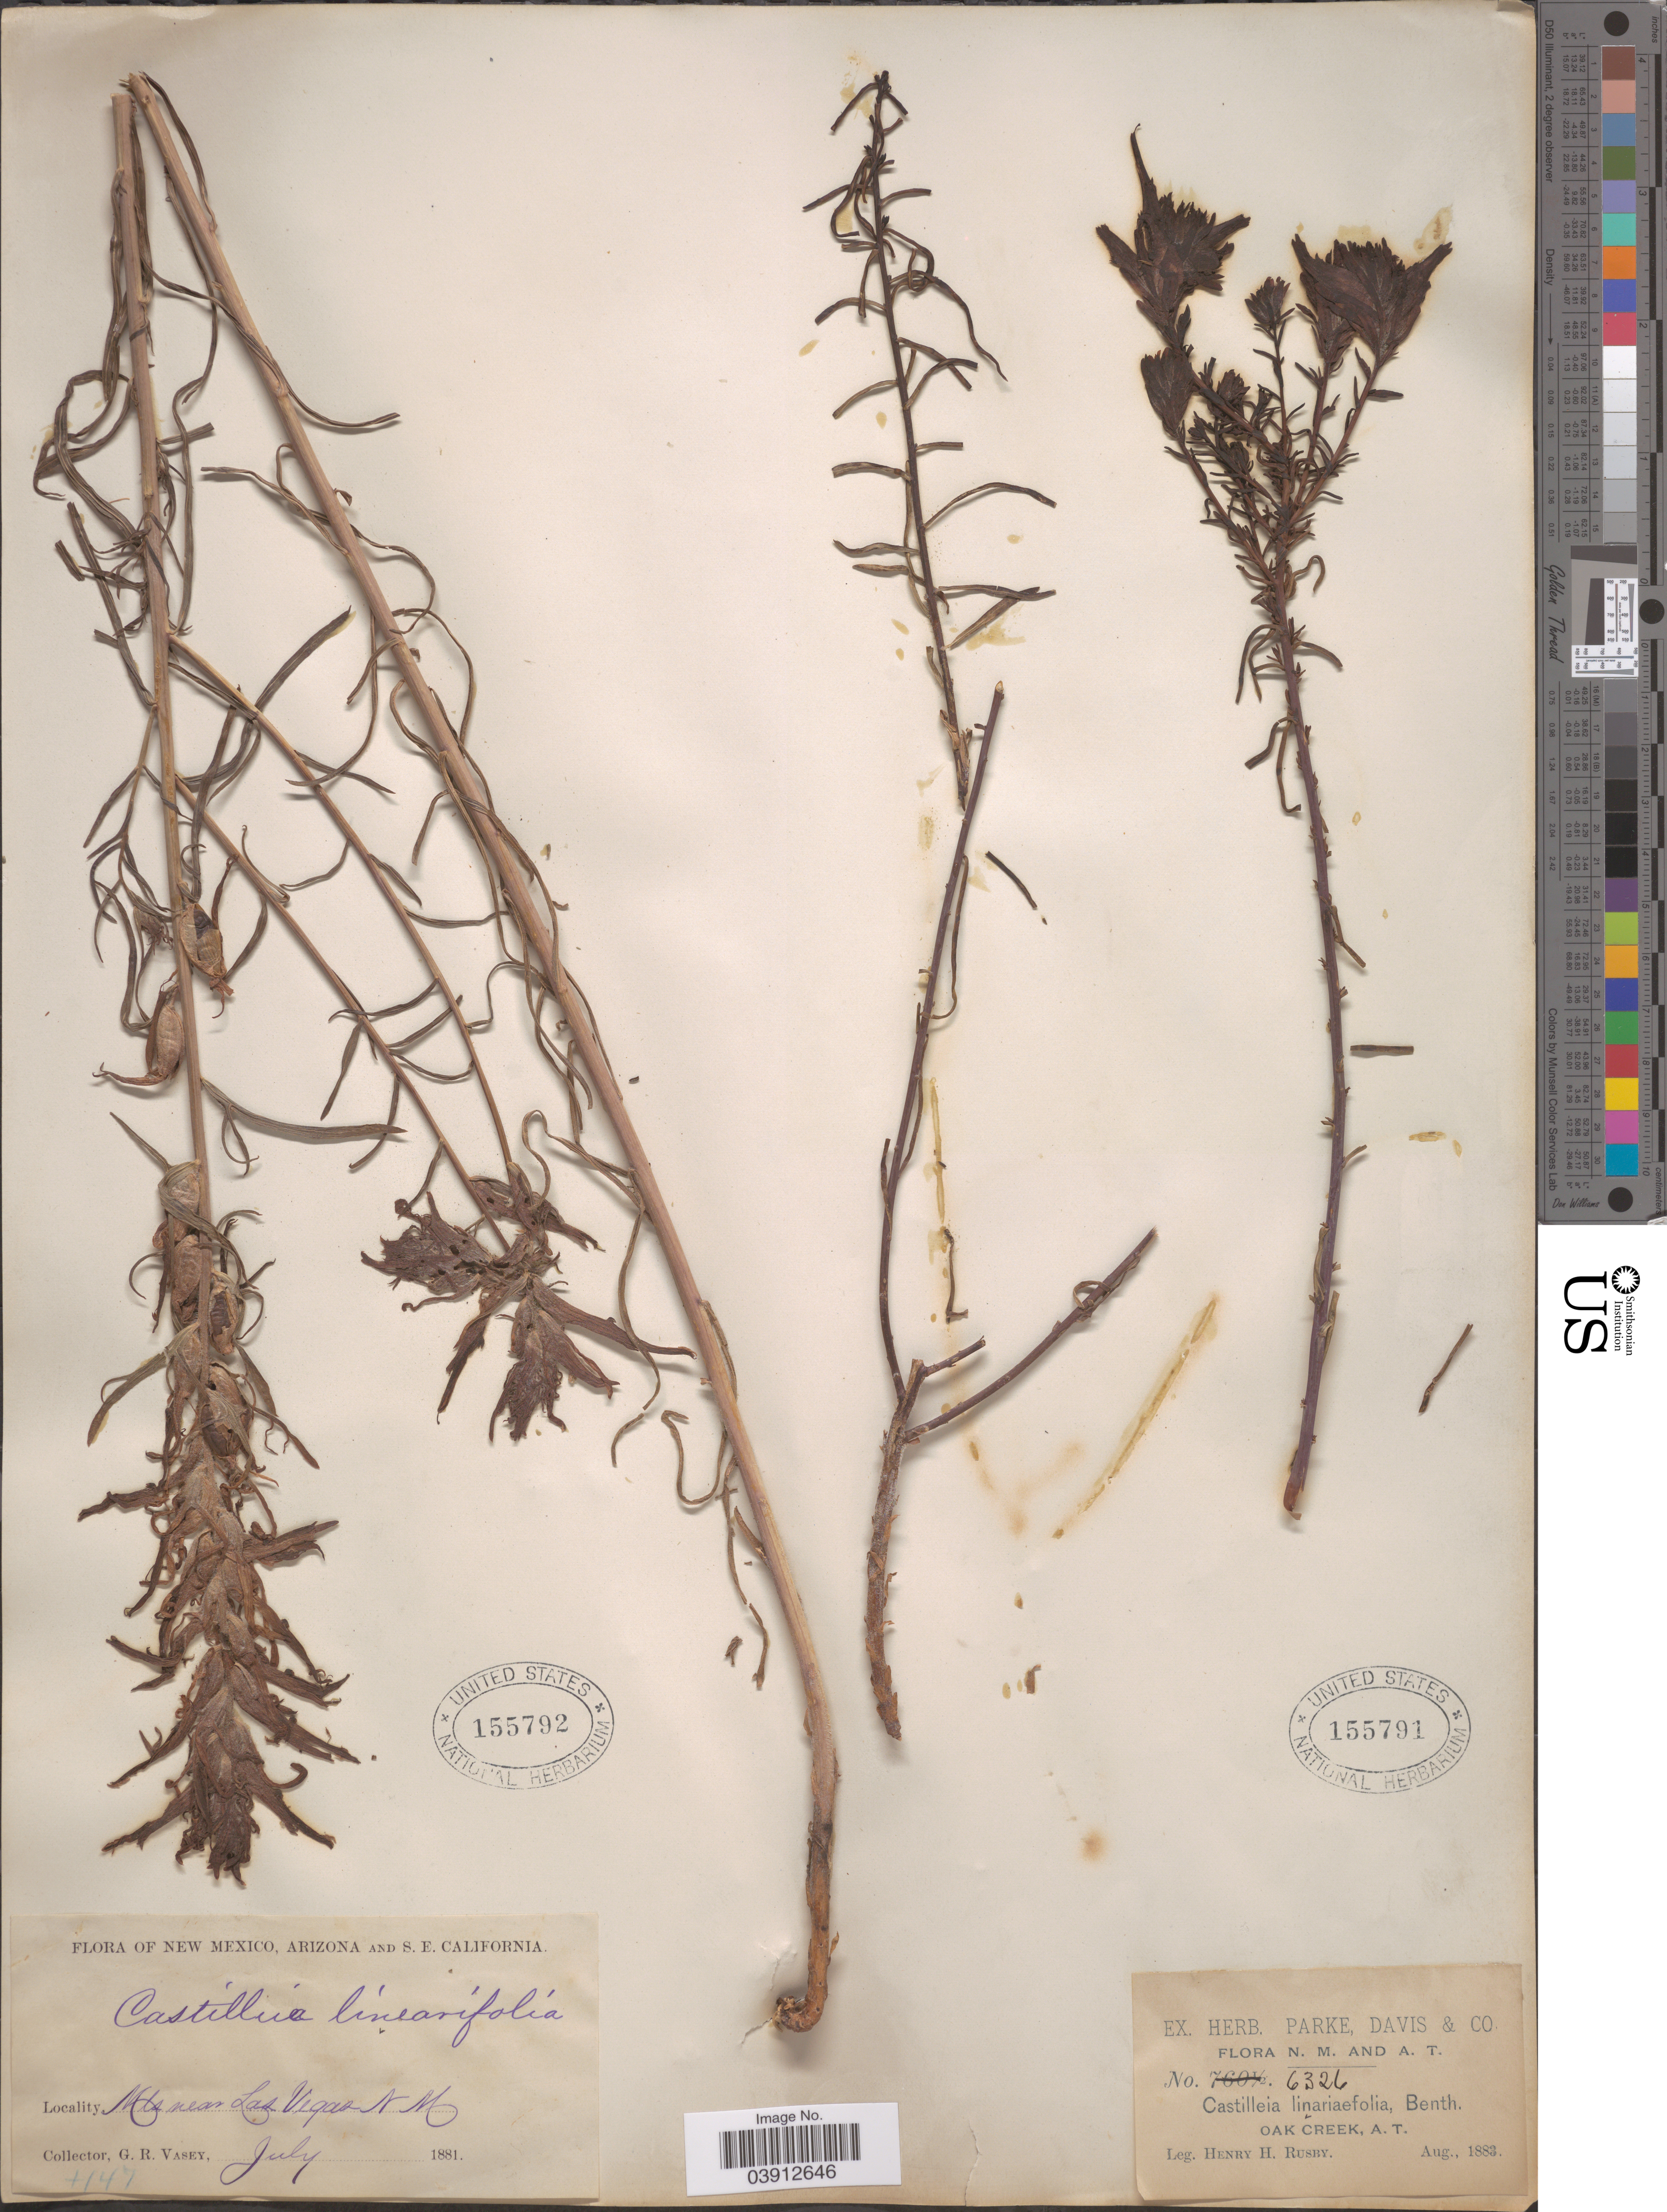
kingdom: Plantae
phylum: Tracheophyta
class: Magnoliopsida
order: Lamiales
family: Orobanchaceae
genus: Castilleja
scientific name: Castilleja linariifolia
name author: Benth.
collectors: H. H. Rusby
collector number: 6326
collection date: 1883-08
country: United States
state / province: Arizona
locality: Oak Creek.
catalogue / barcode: US 155791